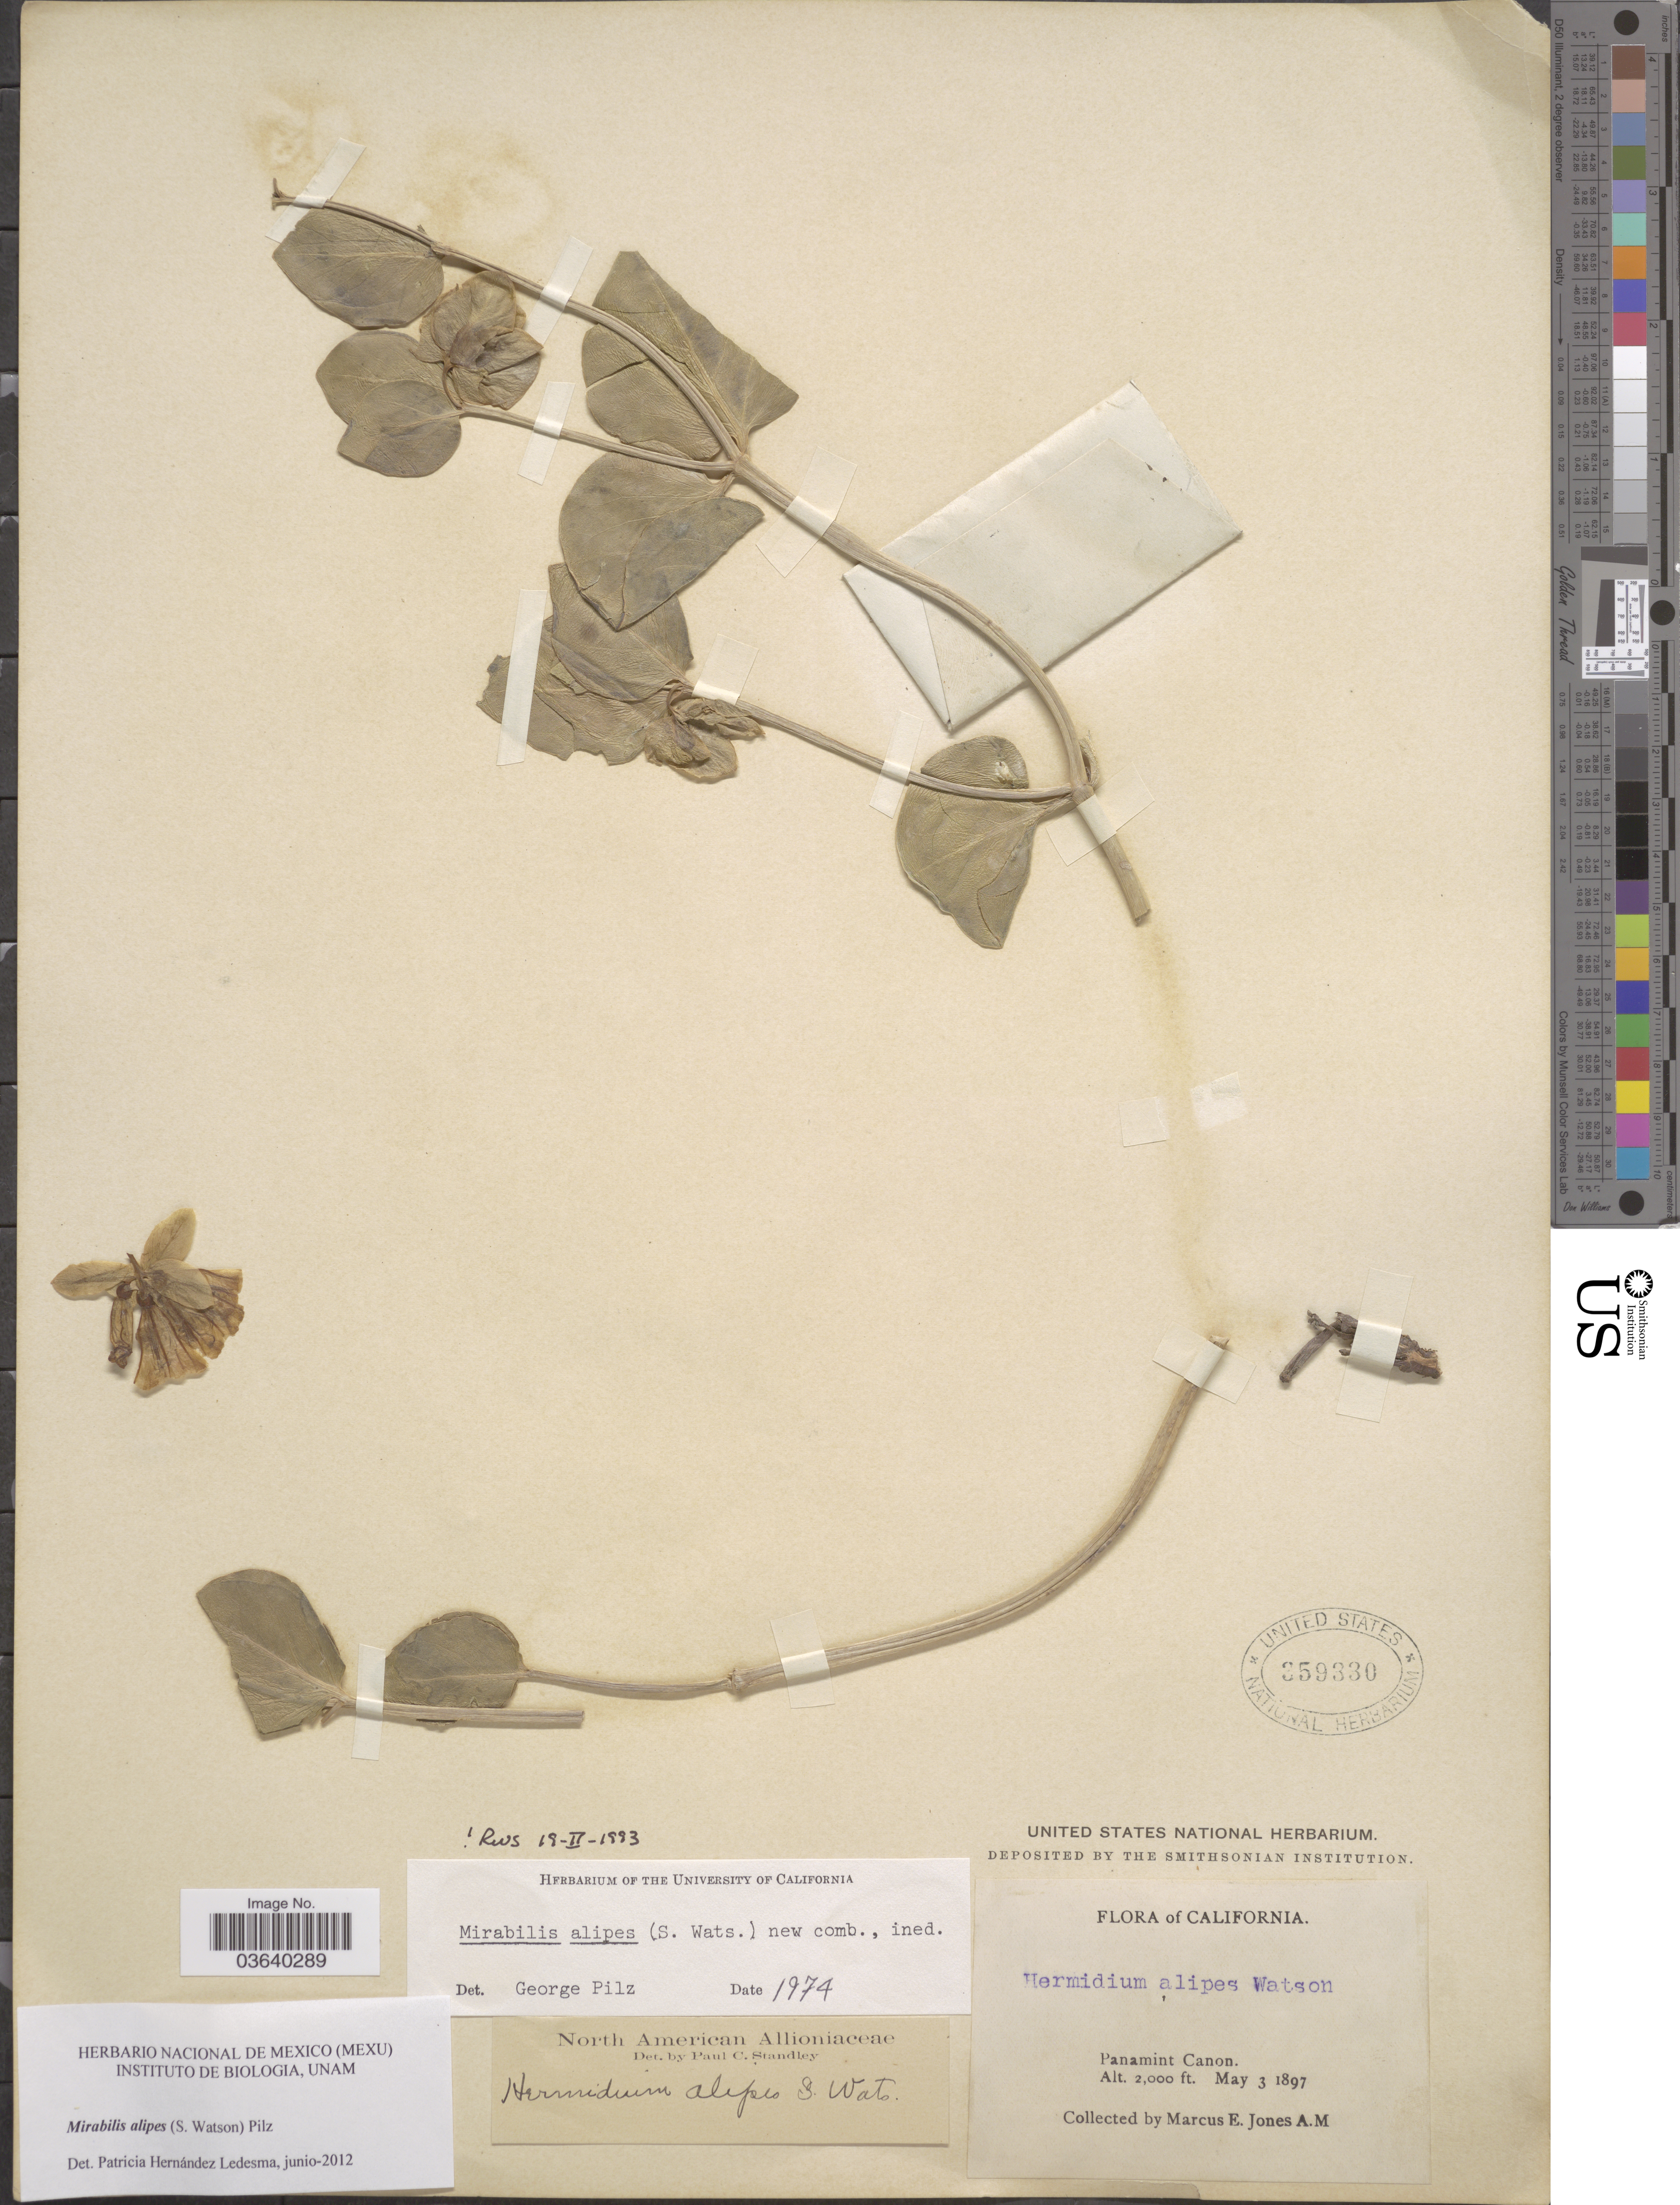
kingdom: Plantae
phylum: Tracheophyta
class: Magnoliopsida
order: Caryophyllales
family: Nyctaginaceae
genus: Mirabilis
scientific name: Mirabilis alipes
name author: (S. Watson) Pilz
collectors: M. E. Jones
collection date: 1897-05-03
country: United States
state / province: California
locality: Panamint Canon.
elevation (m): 610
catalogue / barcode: US 359330